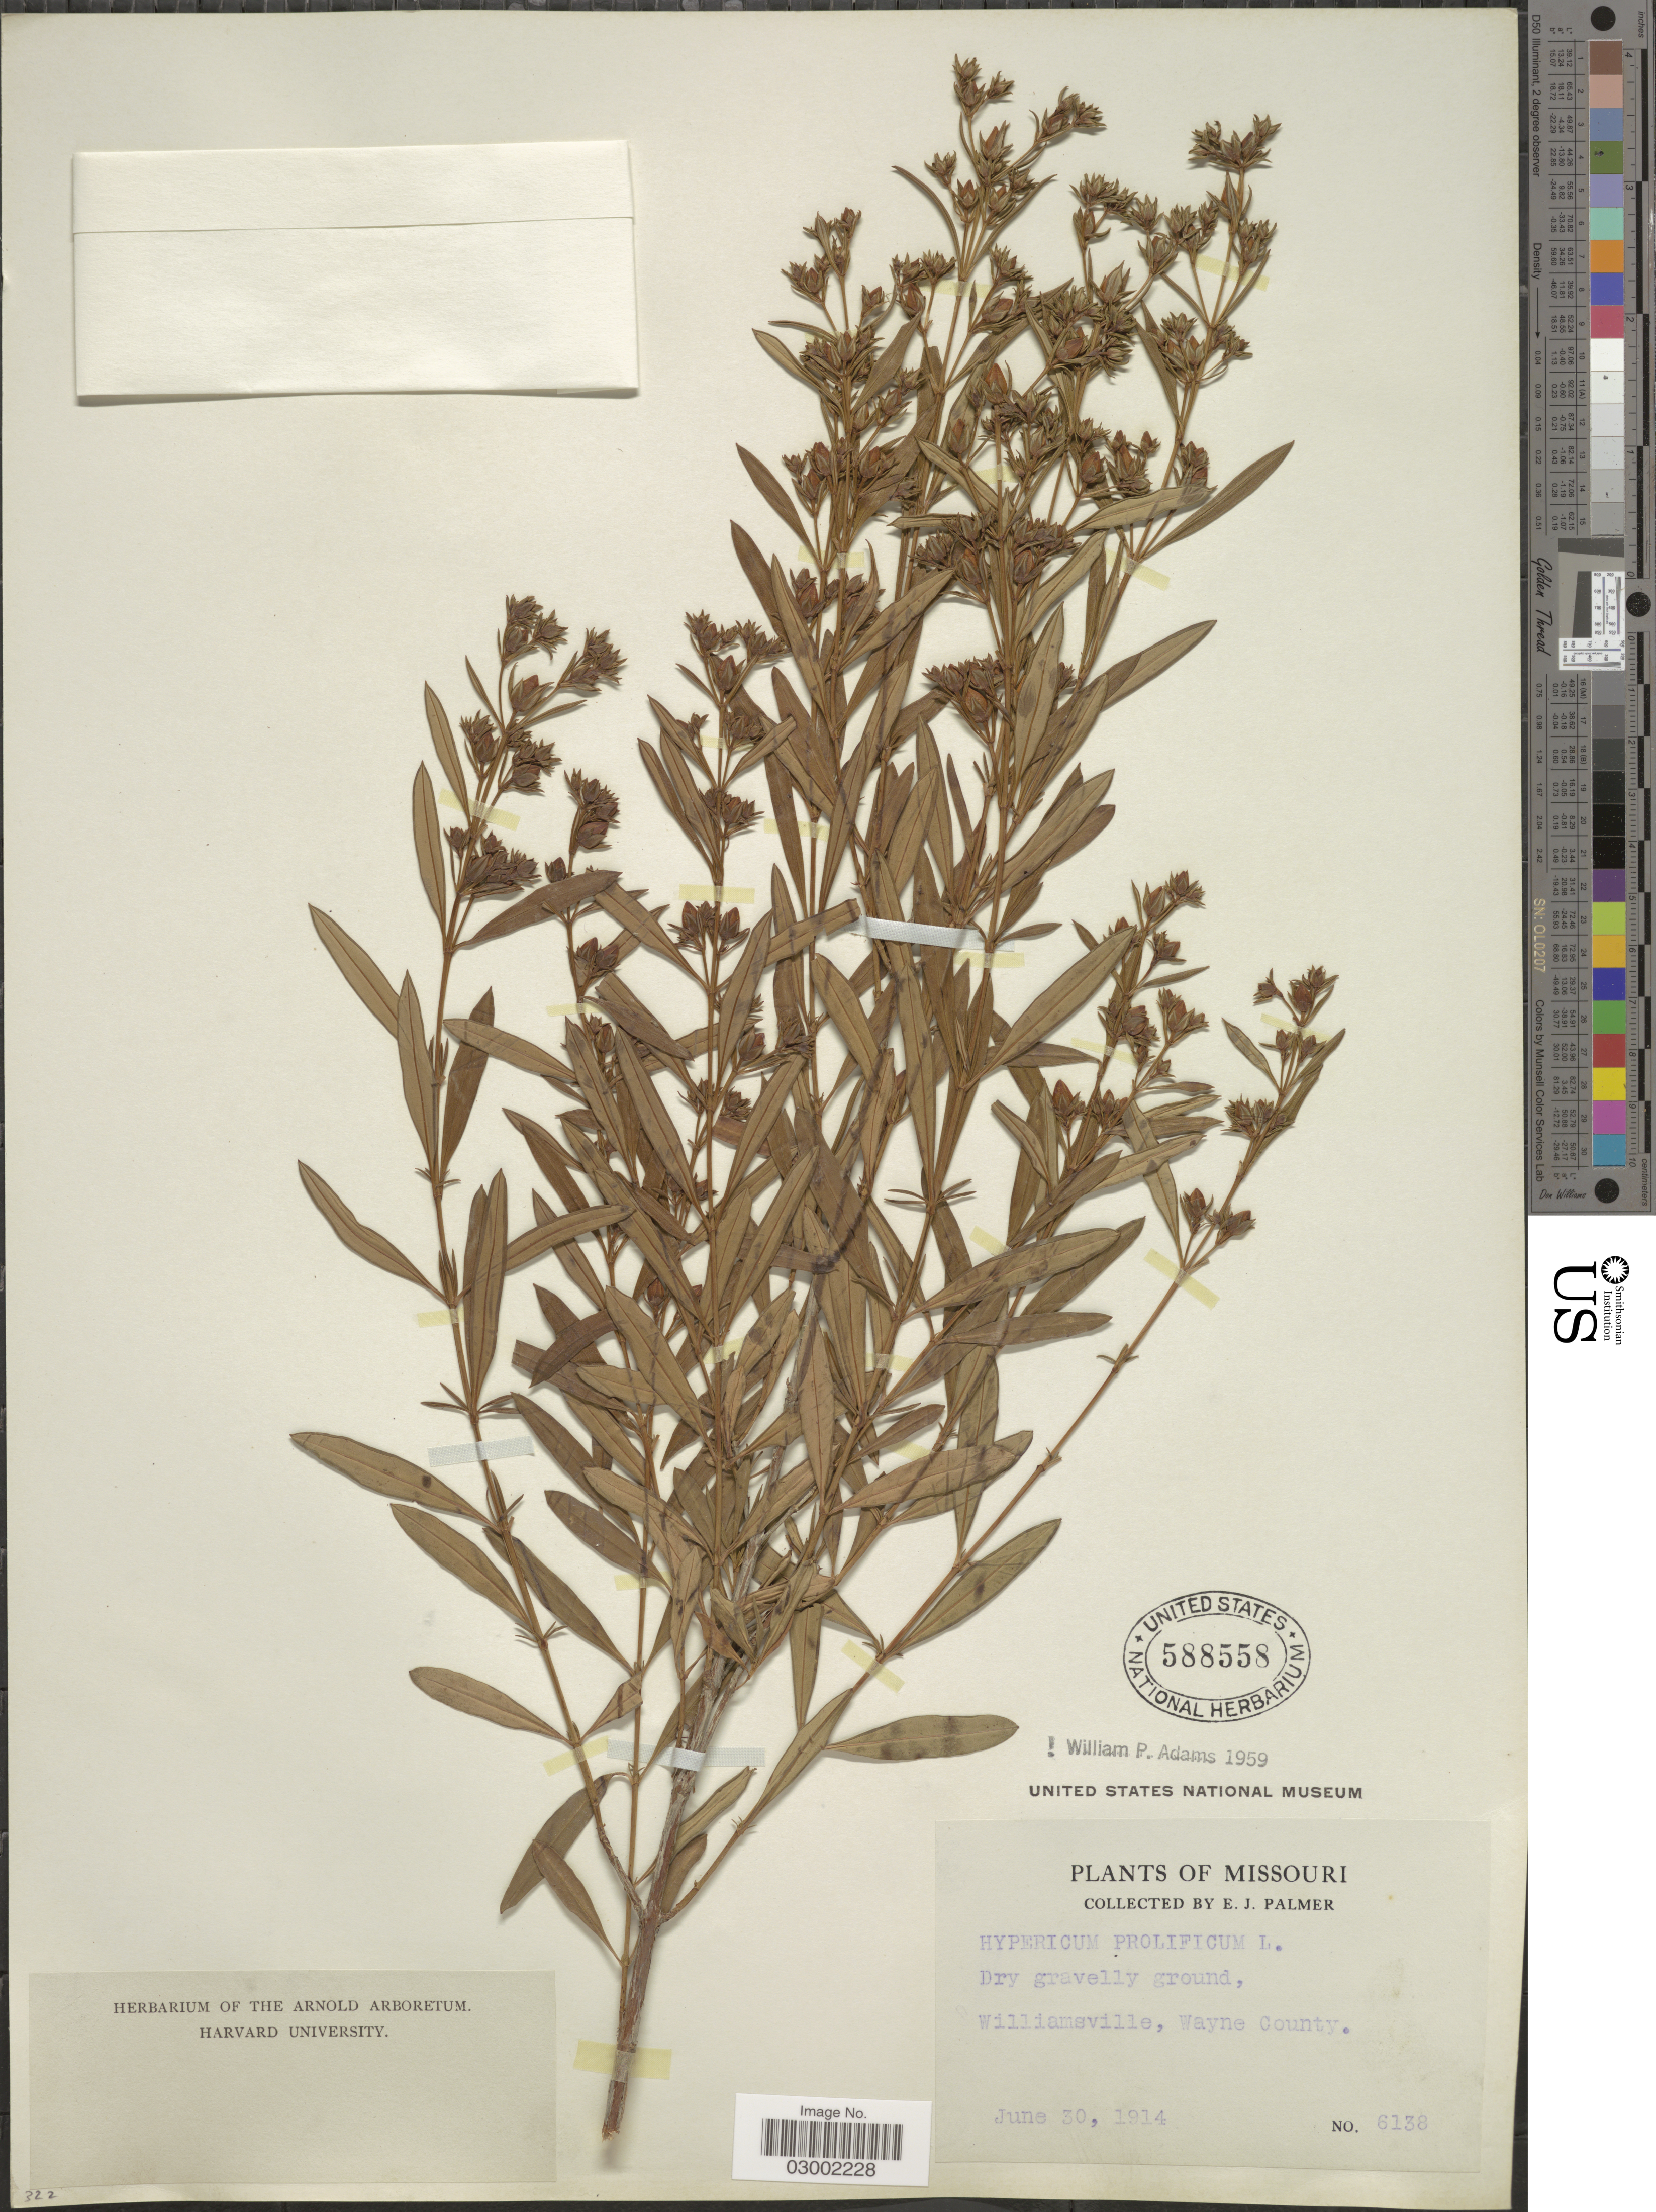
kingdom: Plantae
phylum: Tracheophyta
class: Magnoliopsida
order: Malpighiales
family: Hypericaceae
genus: Hypericum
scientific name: Hypericum prolificum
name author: L.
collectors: E. J. Palmer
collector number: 6138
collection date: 1914-06-30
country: United States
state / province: Missouri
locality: Williamsville, Wayne County.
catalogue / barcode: US 588558